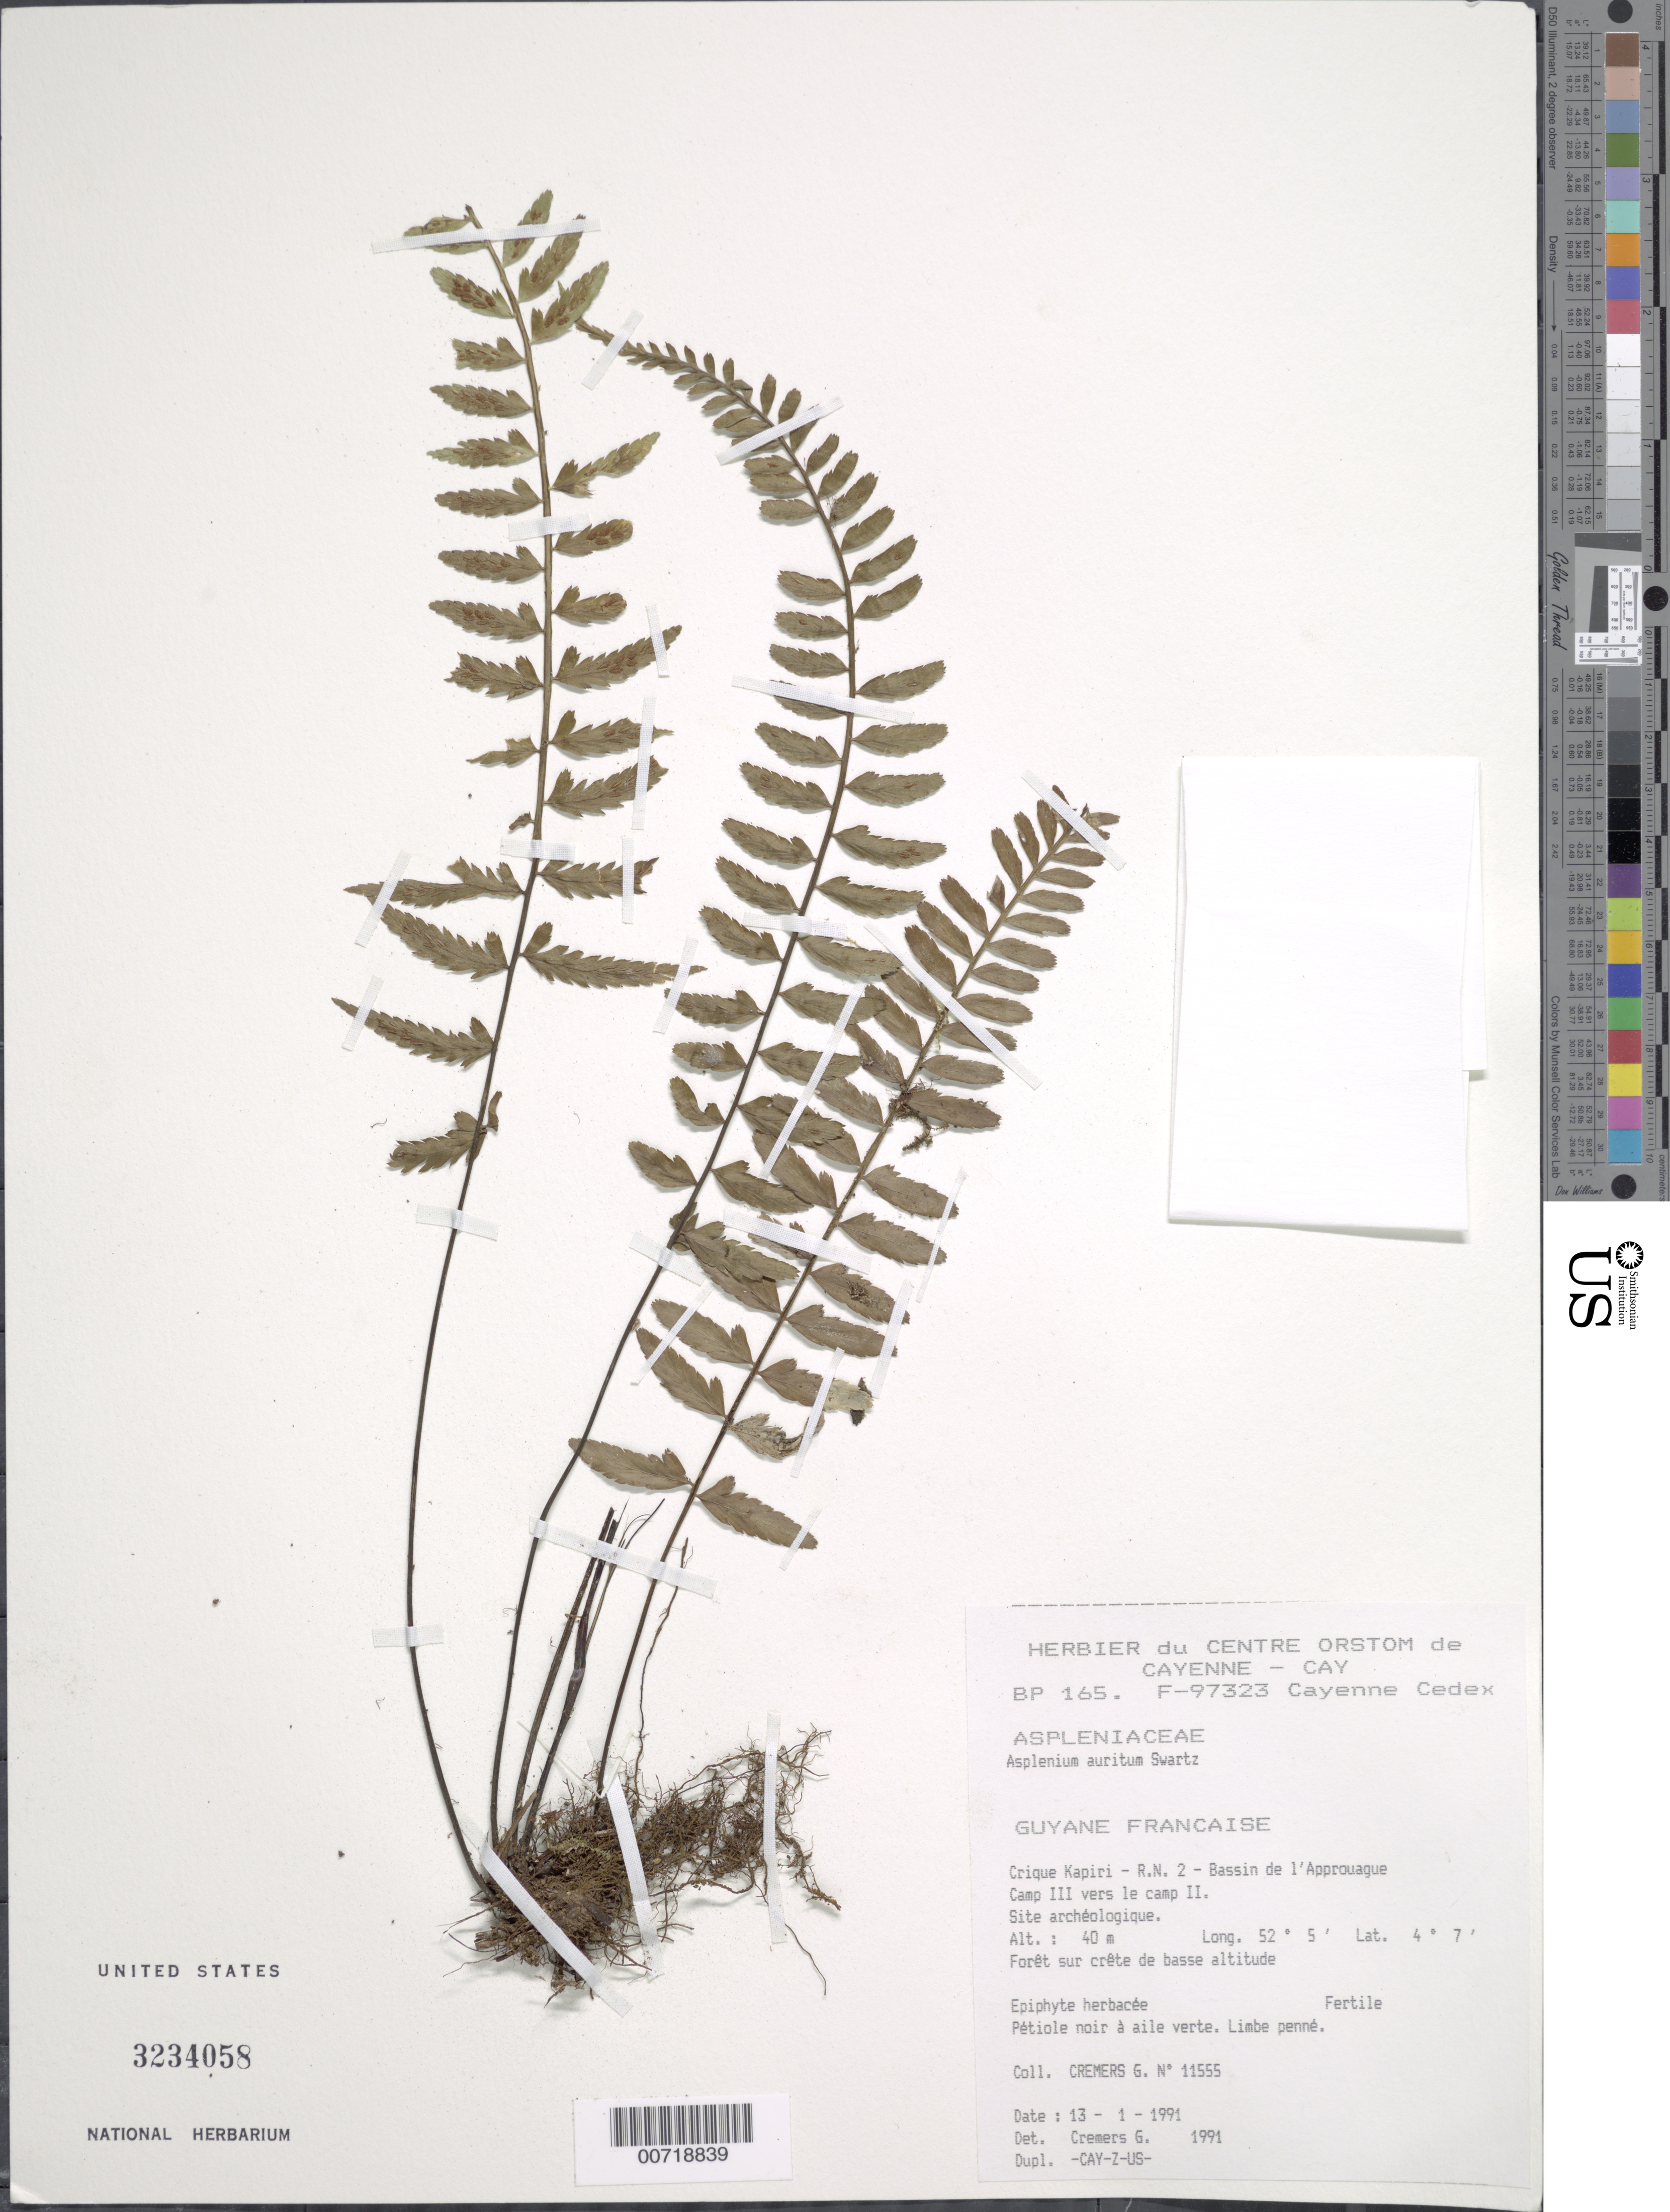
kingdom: Plantae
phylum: Tracheophyta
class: Polypodiopsida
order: Polypodiales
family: Aspleniaceae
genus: Asplenium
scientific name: Asplenium auritum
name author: Sw.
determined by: Cremers, Georges A.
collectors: G. Cremers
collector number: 11555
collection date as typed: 13-Jan-91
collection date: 1991-01-13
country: French Guiana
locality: Crique Kapiri, R.N. 2, Bassin de l'Approuague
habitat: Forest on low altitude ridge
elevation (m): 40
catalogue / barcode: US 3234058